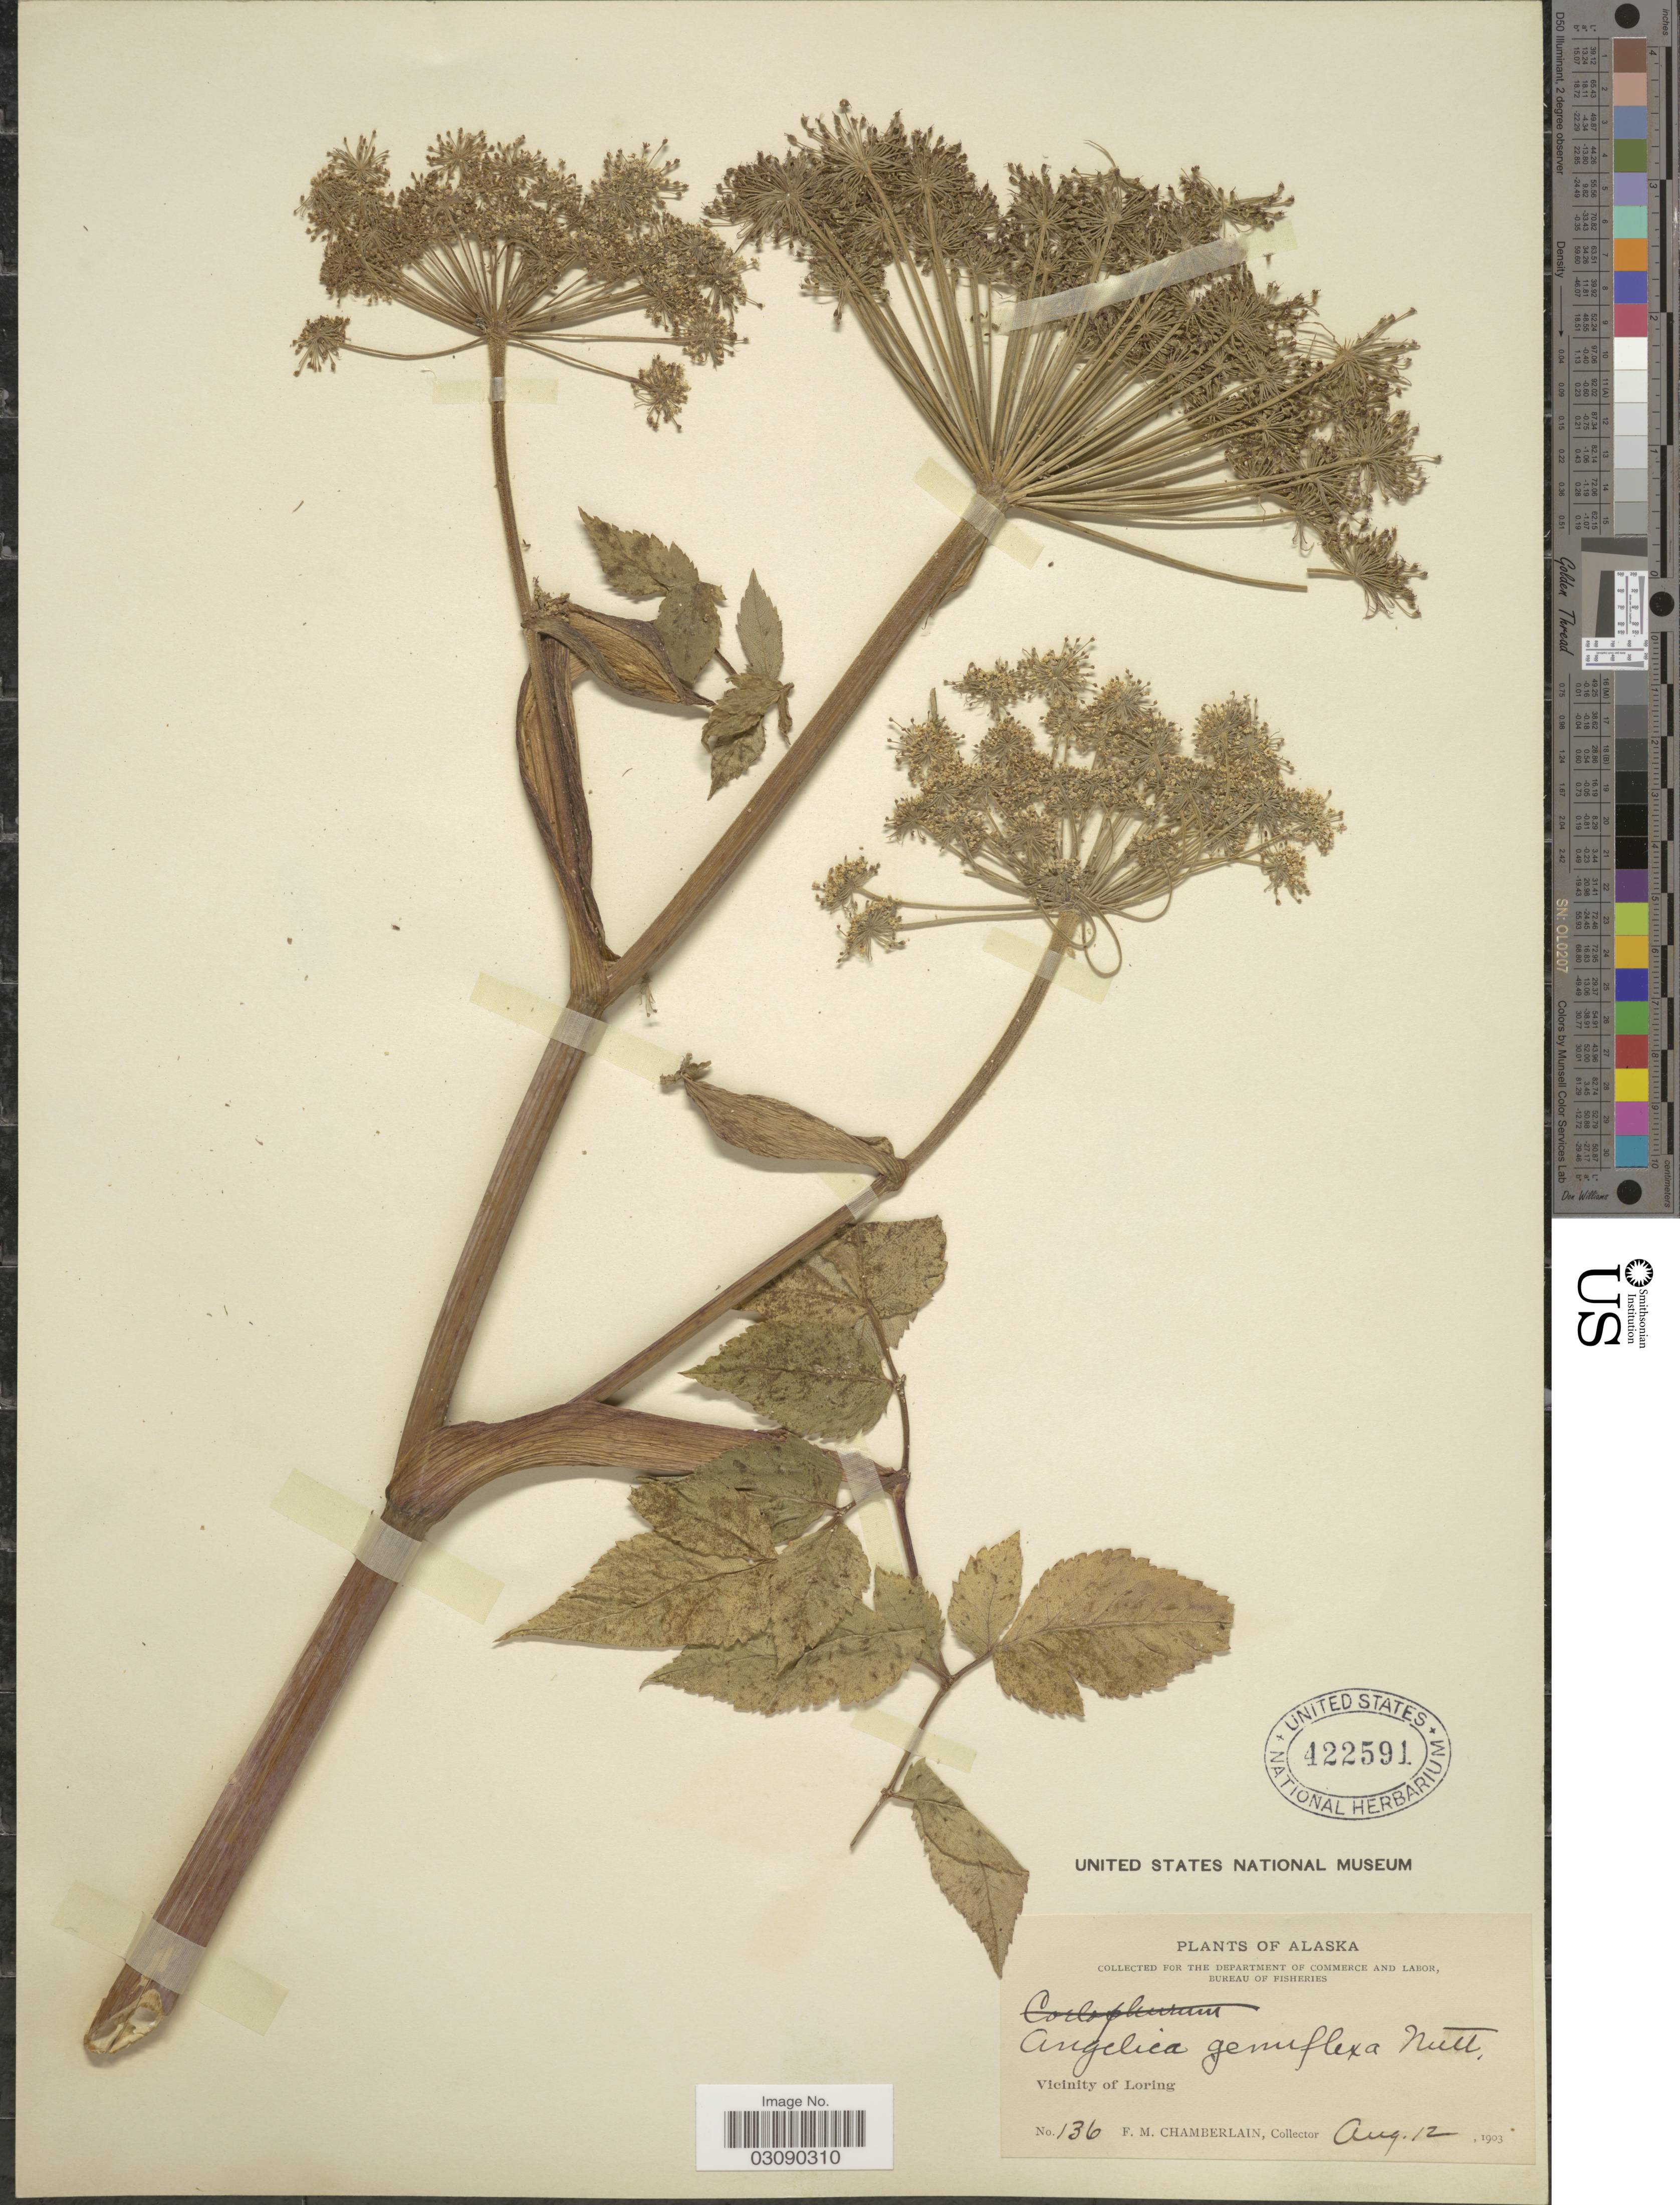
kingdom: Plantae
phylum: Tracheophyta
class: Magnoliopsida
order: Apiales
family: Apiaceae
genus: Angelica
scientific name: Angelica genuflexa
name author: Nutt.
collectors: F. Chamberlain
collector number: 136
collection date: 1903-08-12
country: United States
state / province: Alaska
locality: Vicinity of Loring.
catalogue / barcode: US 422591